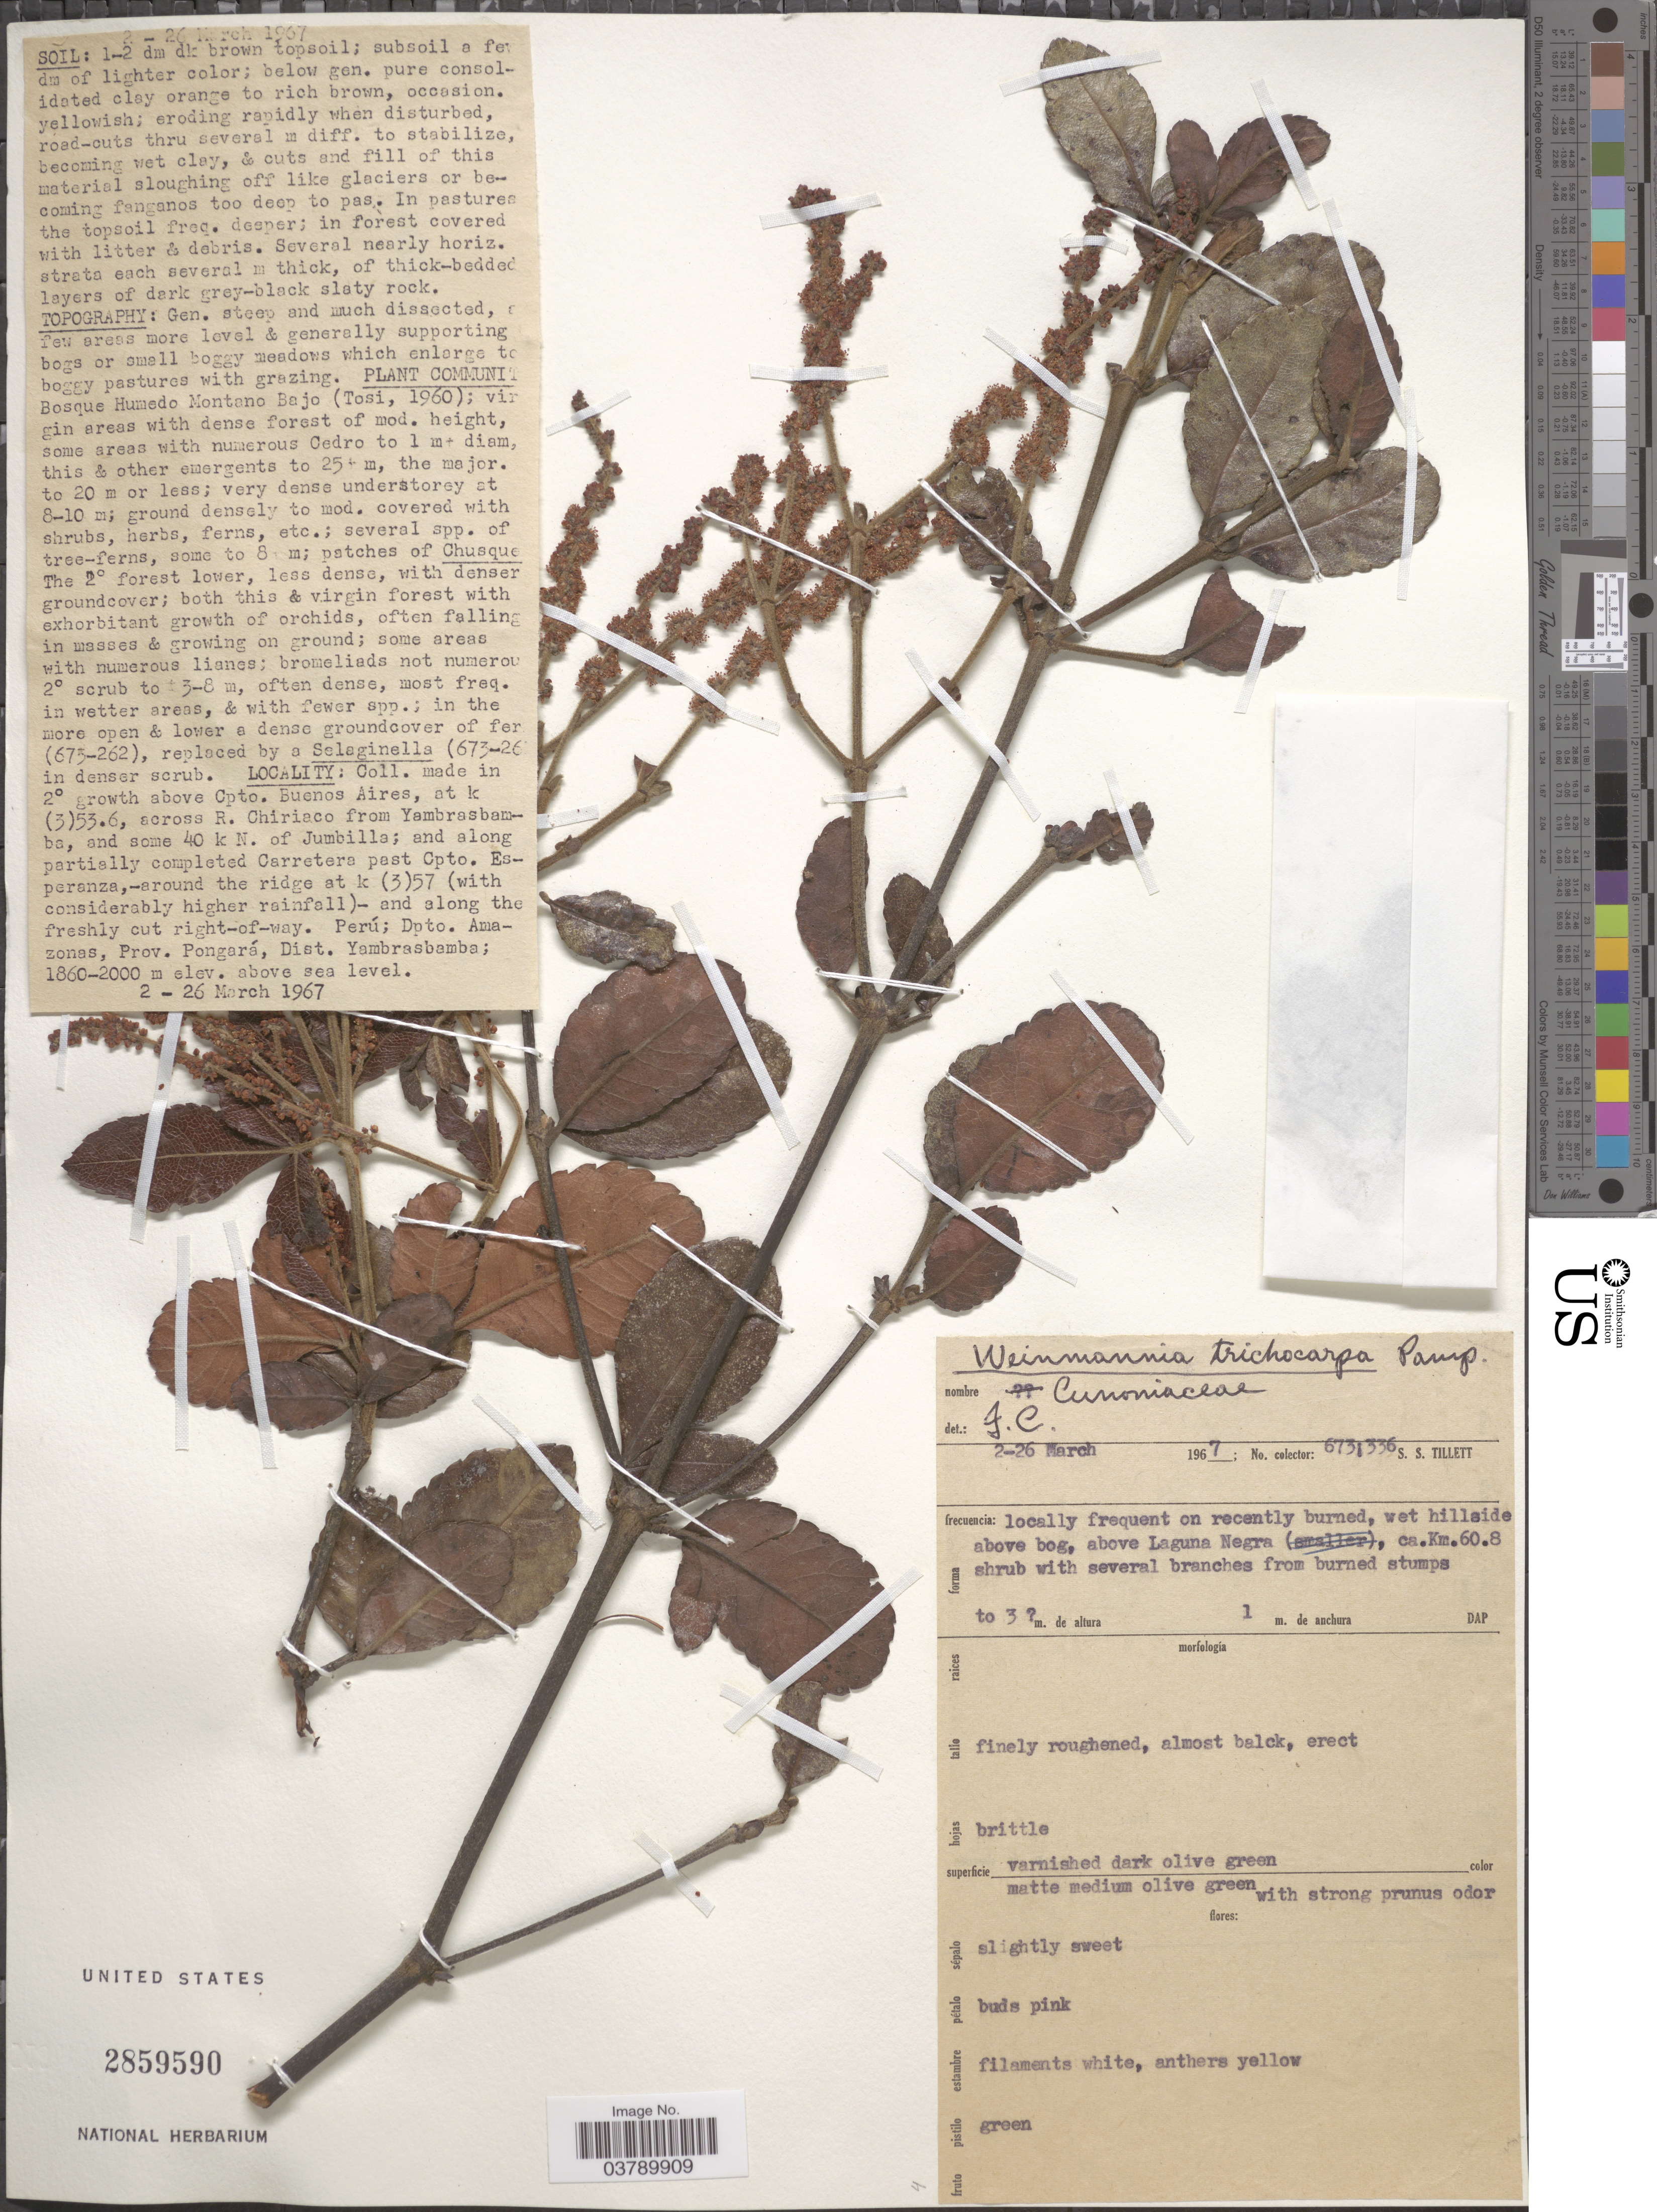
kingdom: Plantae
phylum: Tracheophyta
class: Magnoliopsida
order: Oxalidales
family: Cunoniaceae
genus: Weinmannia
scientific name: Weinmannia trichocarpa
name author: Pamp.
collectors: S. S. Tillett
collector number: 673;336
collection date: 1967-03-02/1967-03-26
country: Peru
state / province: Amazonas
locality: Above Laguna Negra, ca. Km. 60.8. Dpto. Amazonas, Prov. Pongará, Dist. Yambrasbamba.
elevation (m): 1860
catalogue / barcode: US 2859590